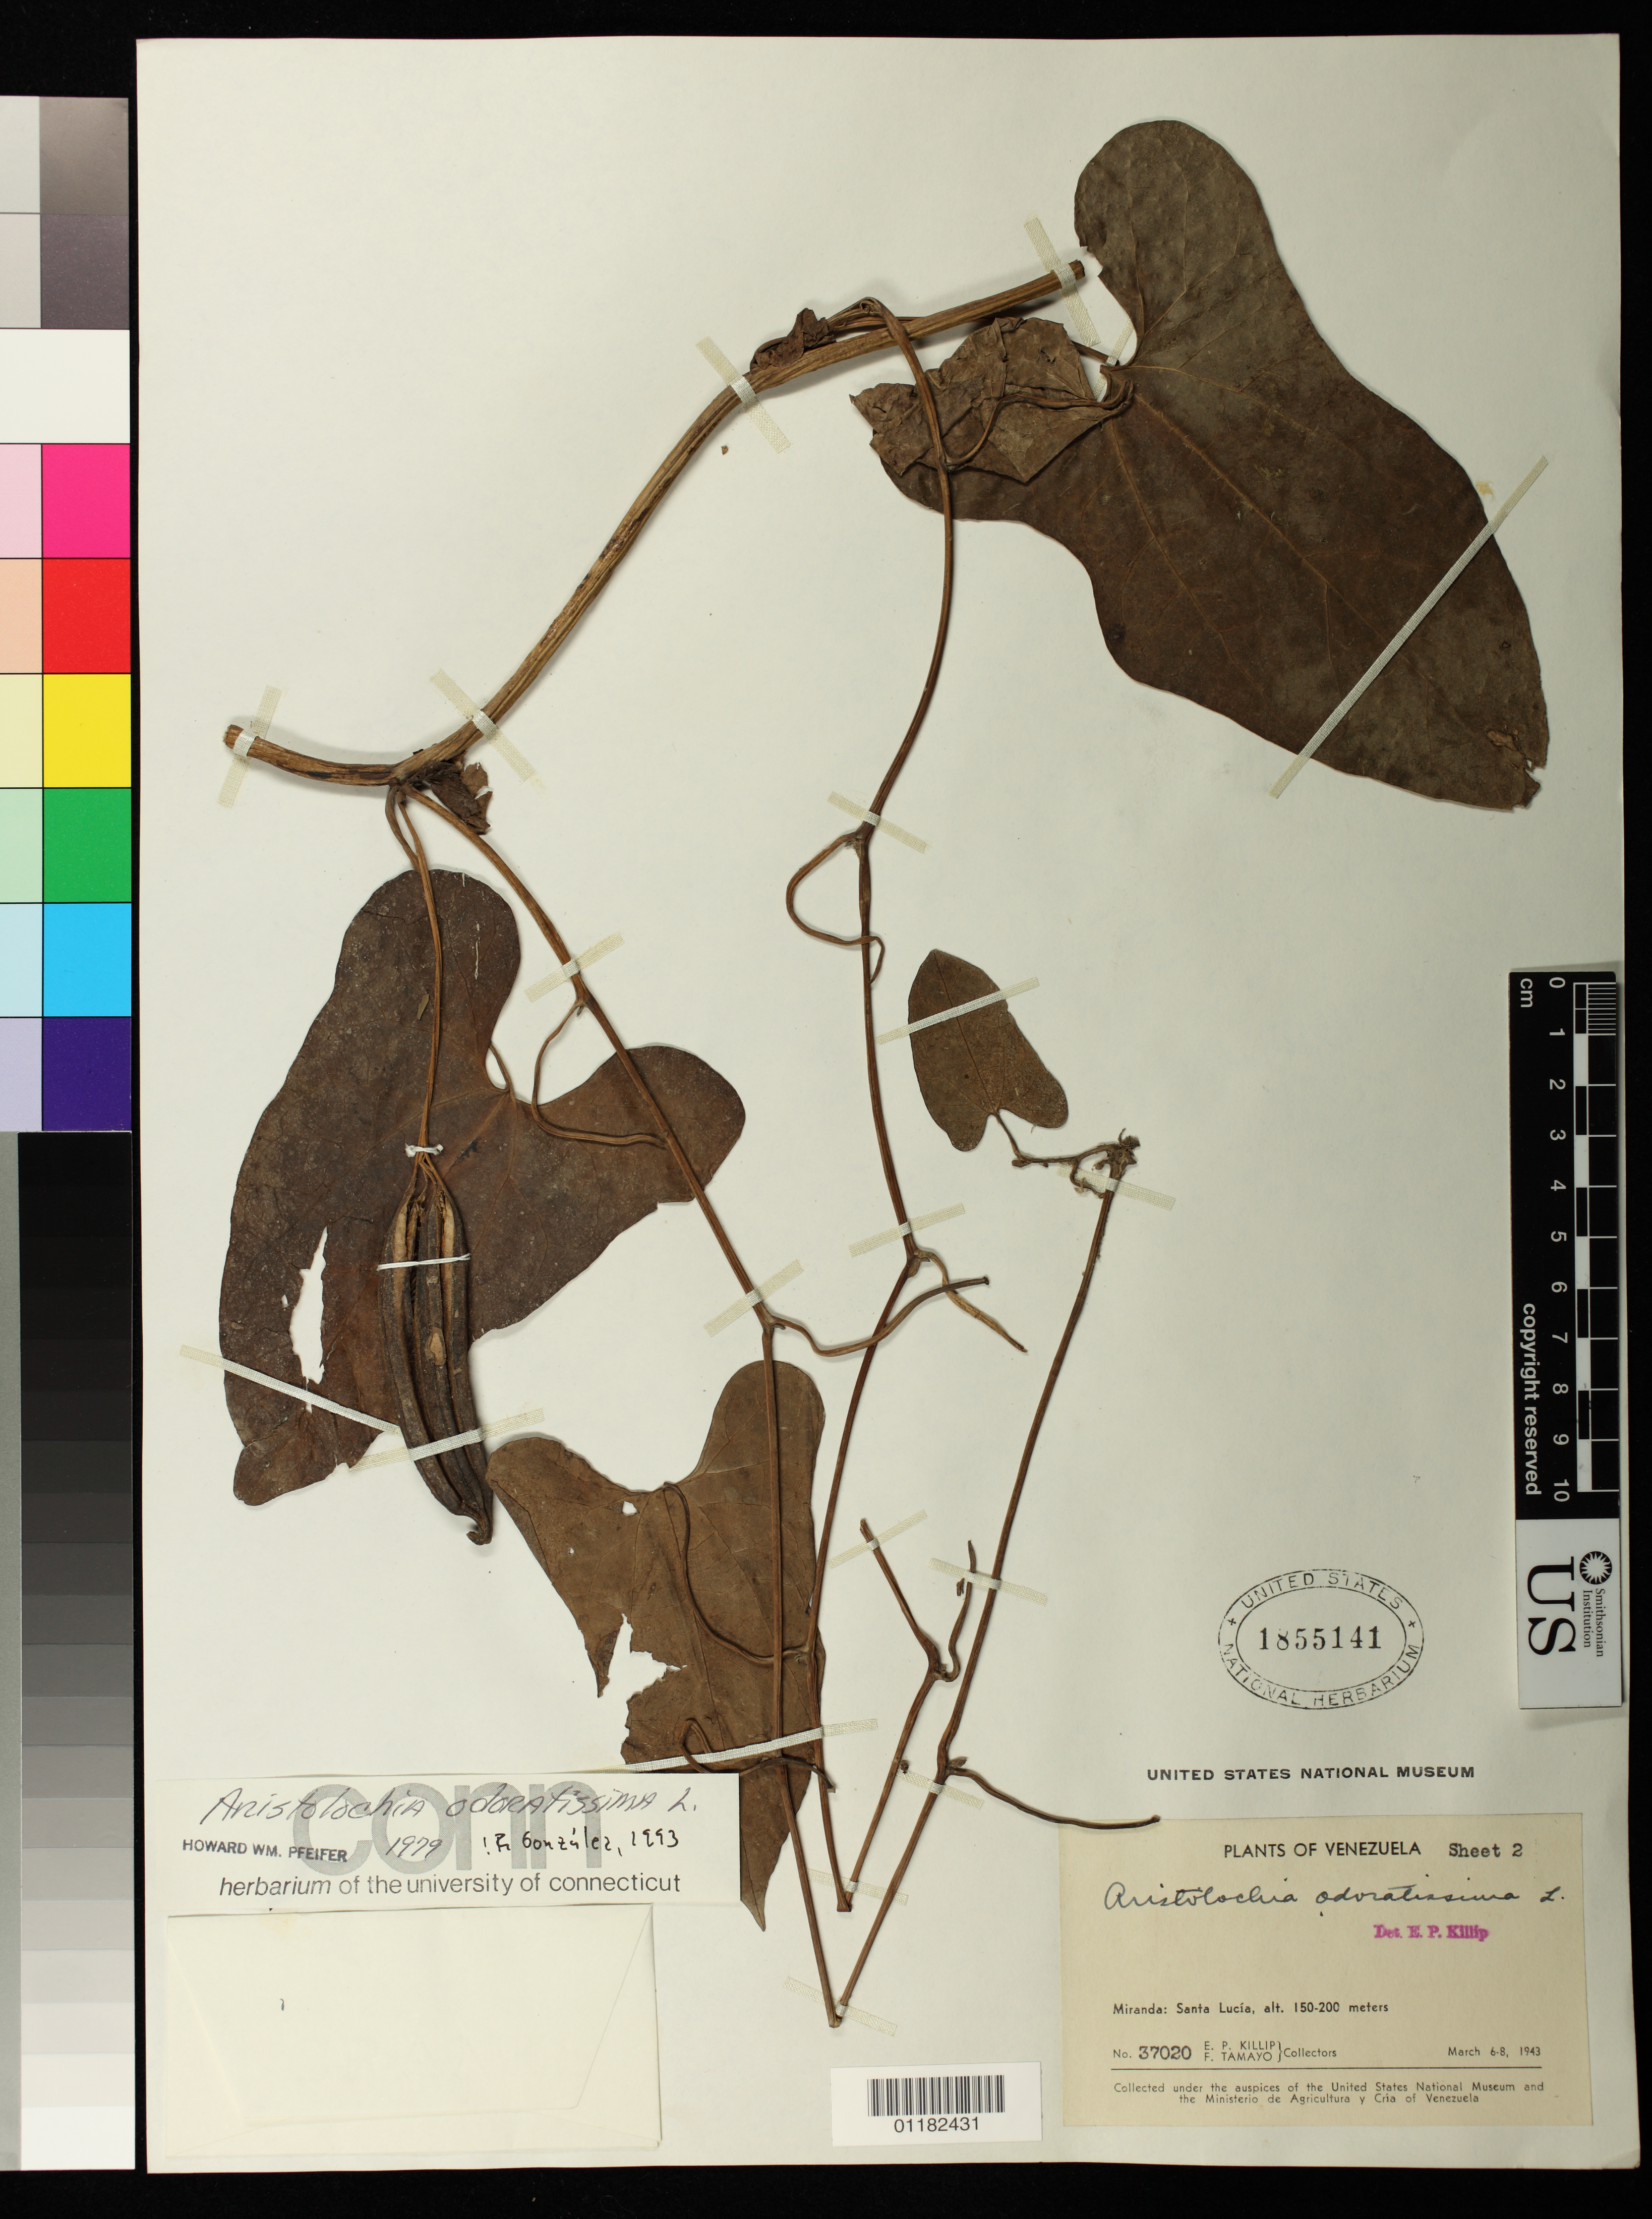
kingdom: Plantae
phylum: Tracheophyta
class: Magnoliopsida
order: Piperales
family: Aristolochiaceae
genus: Aristolochia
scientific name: Aristolochia odoratissima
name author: L.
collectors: E. P. Killip & F. Tamayo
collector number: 37020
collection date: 1943-03-06/1943-03-08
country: Venezuela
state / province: Miranda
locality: Santa Lucia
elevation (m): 150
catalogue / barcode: US 1855141